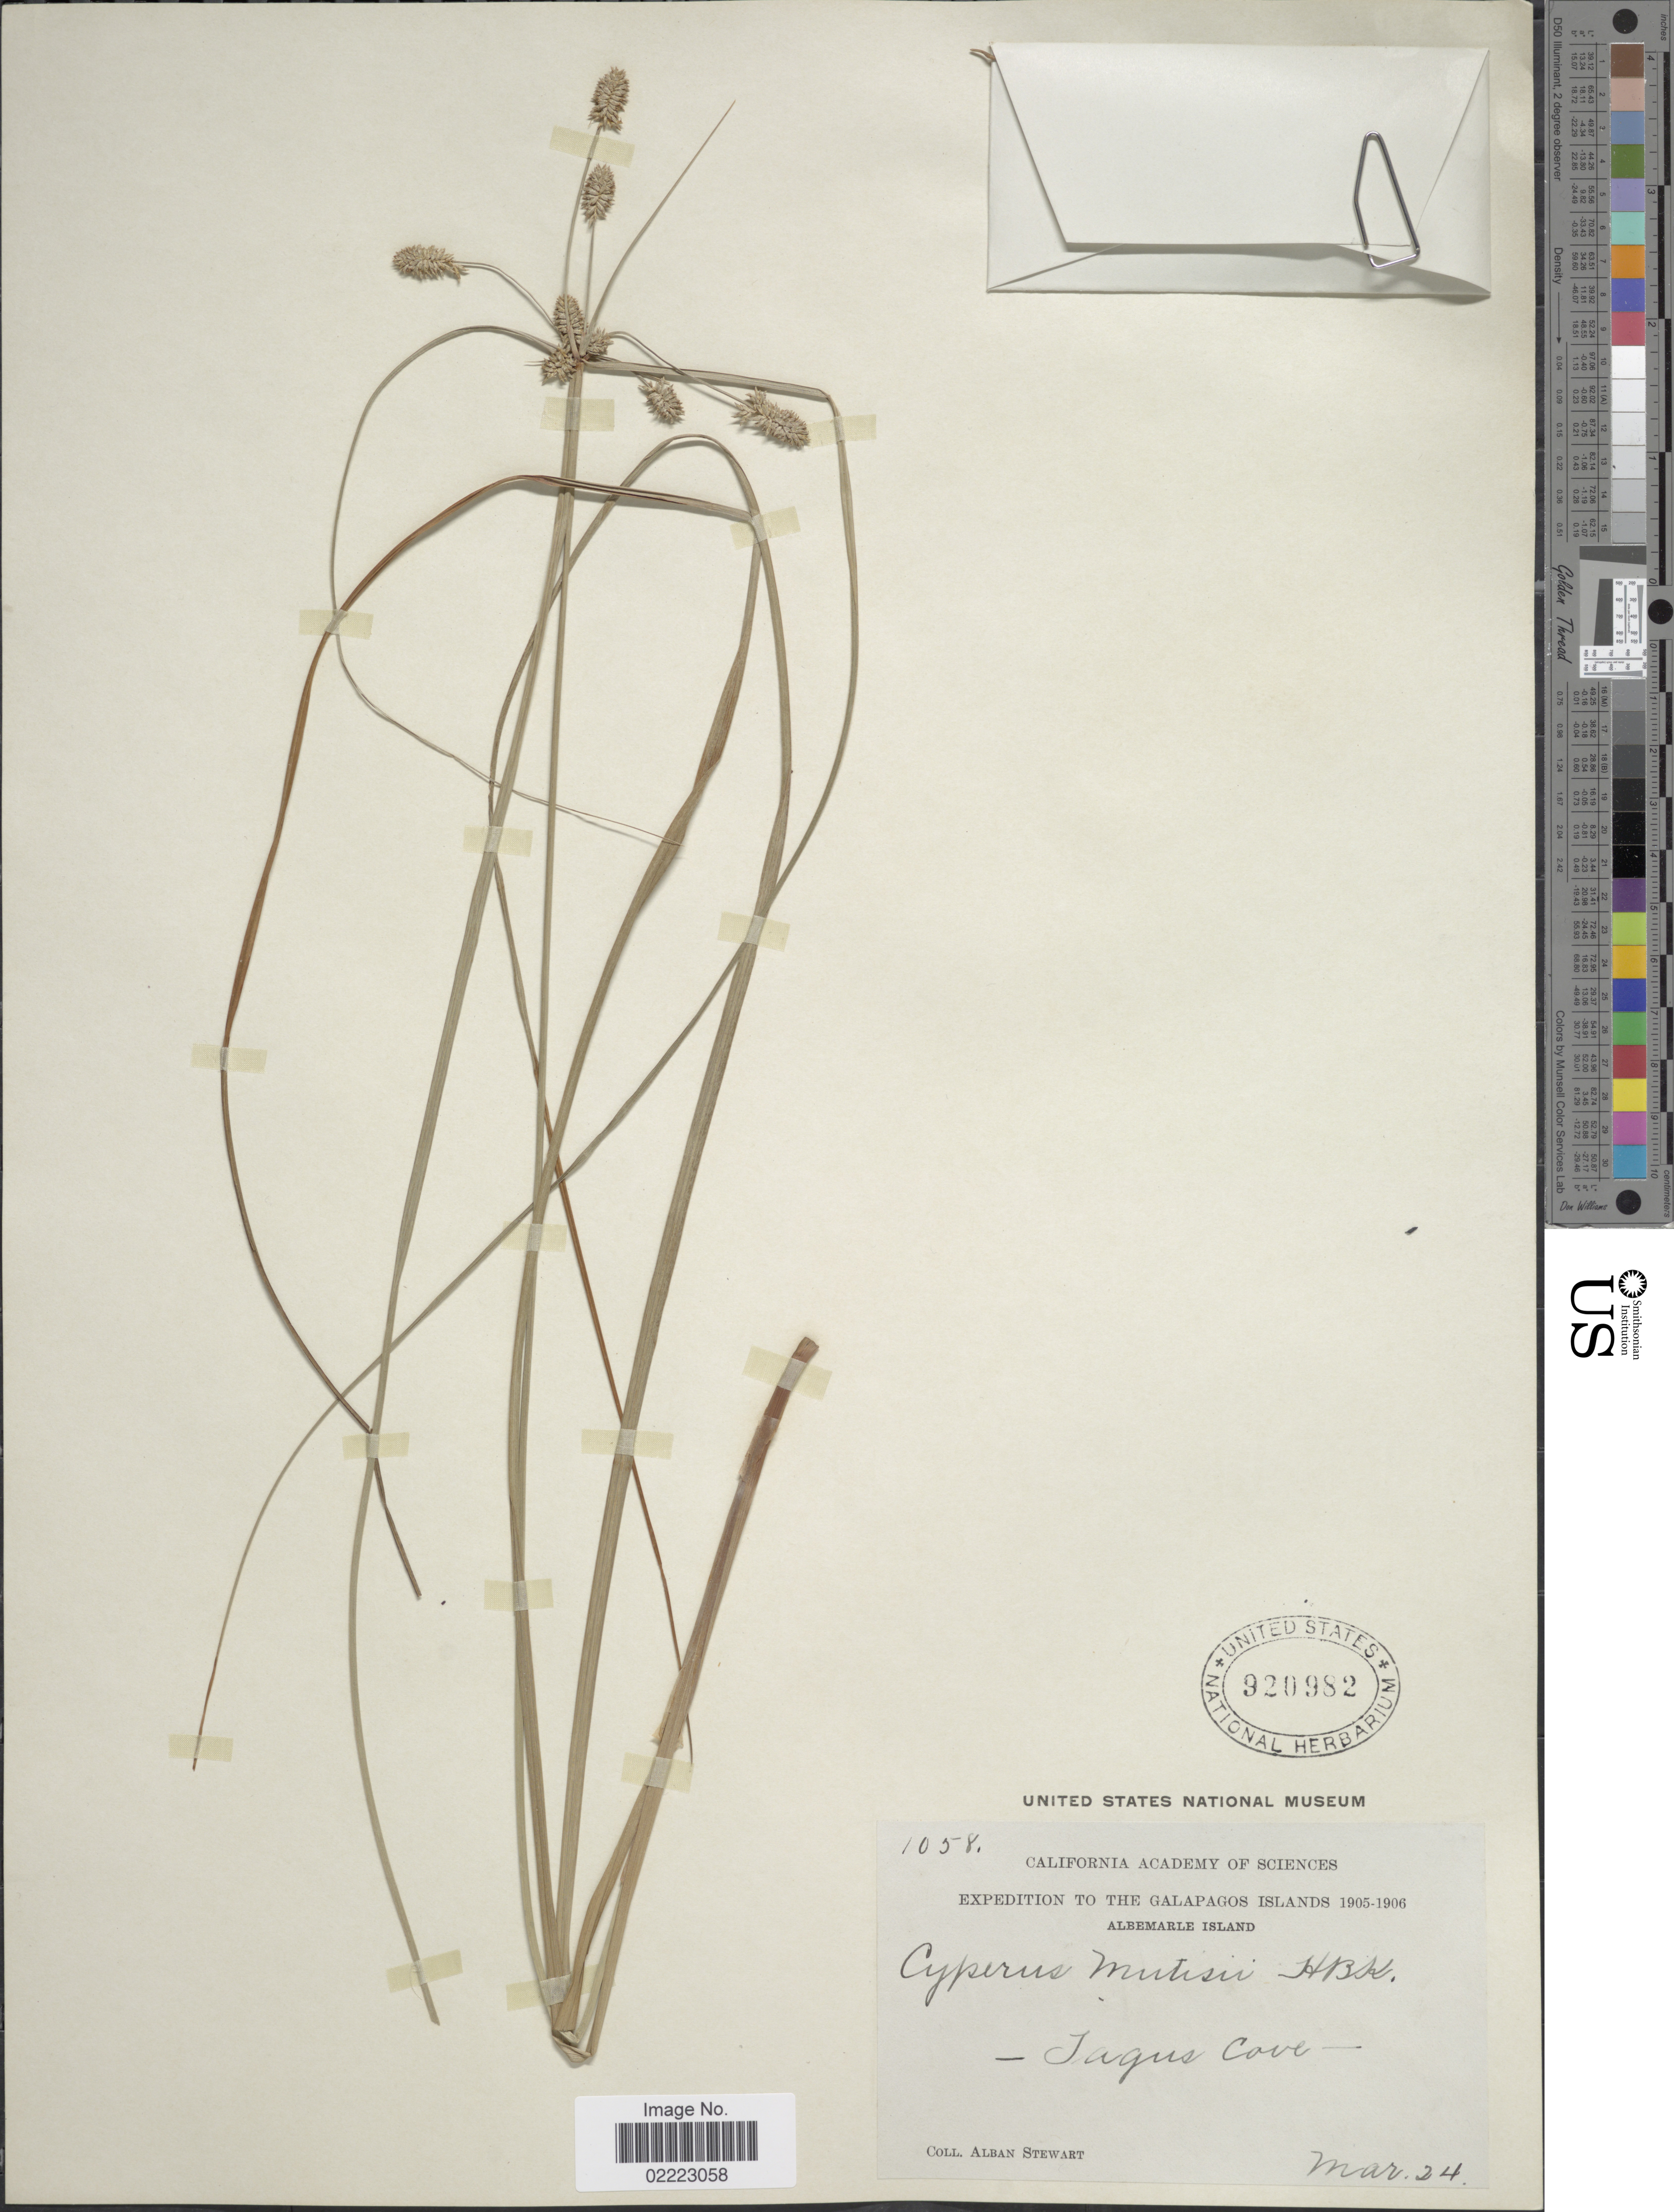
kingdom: Plantae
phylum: Tracheophyta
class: Liliopsida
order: Poales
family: Cyperaceae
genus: Cyperus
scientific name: Cyperus mutisii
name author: (Kunth) Andersson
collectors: A. Stewart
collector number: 1058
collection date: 1905-03-24/1906-03-24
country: Ecuador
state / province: Colón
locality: The Galapagos Islands, Albemarle Island - Jagus Cove -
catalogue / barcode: US 920982